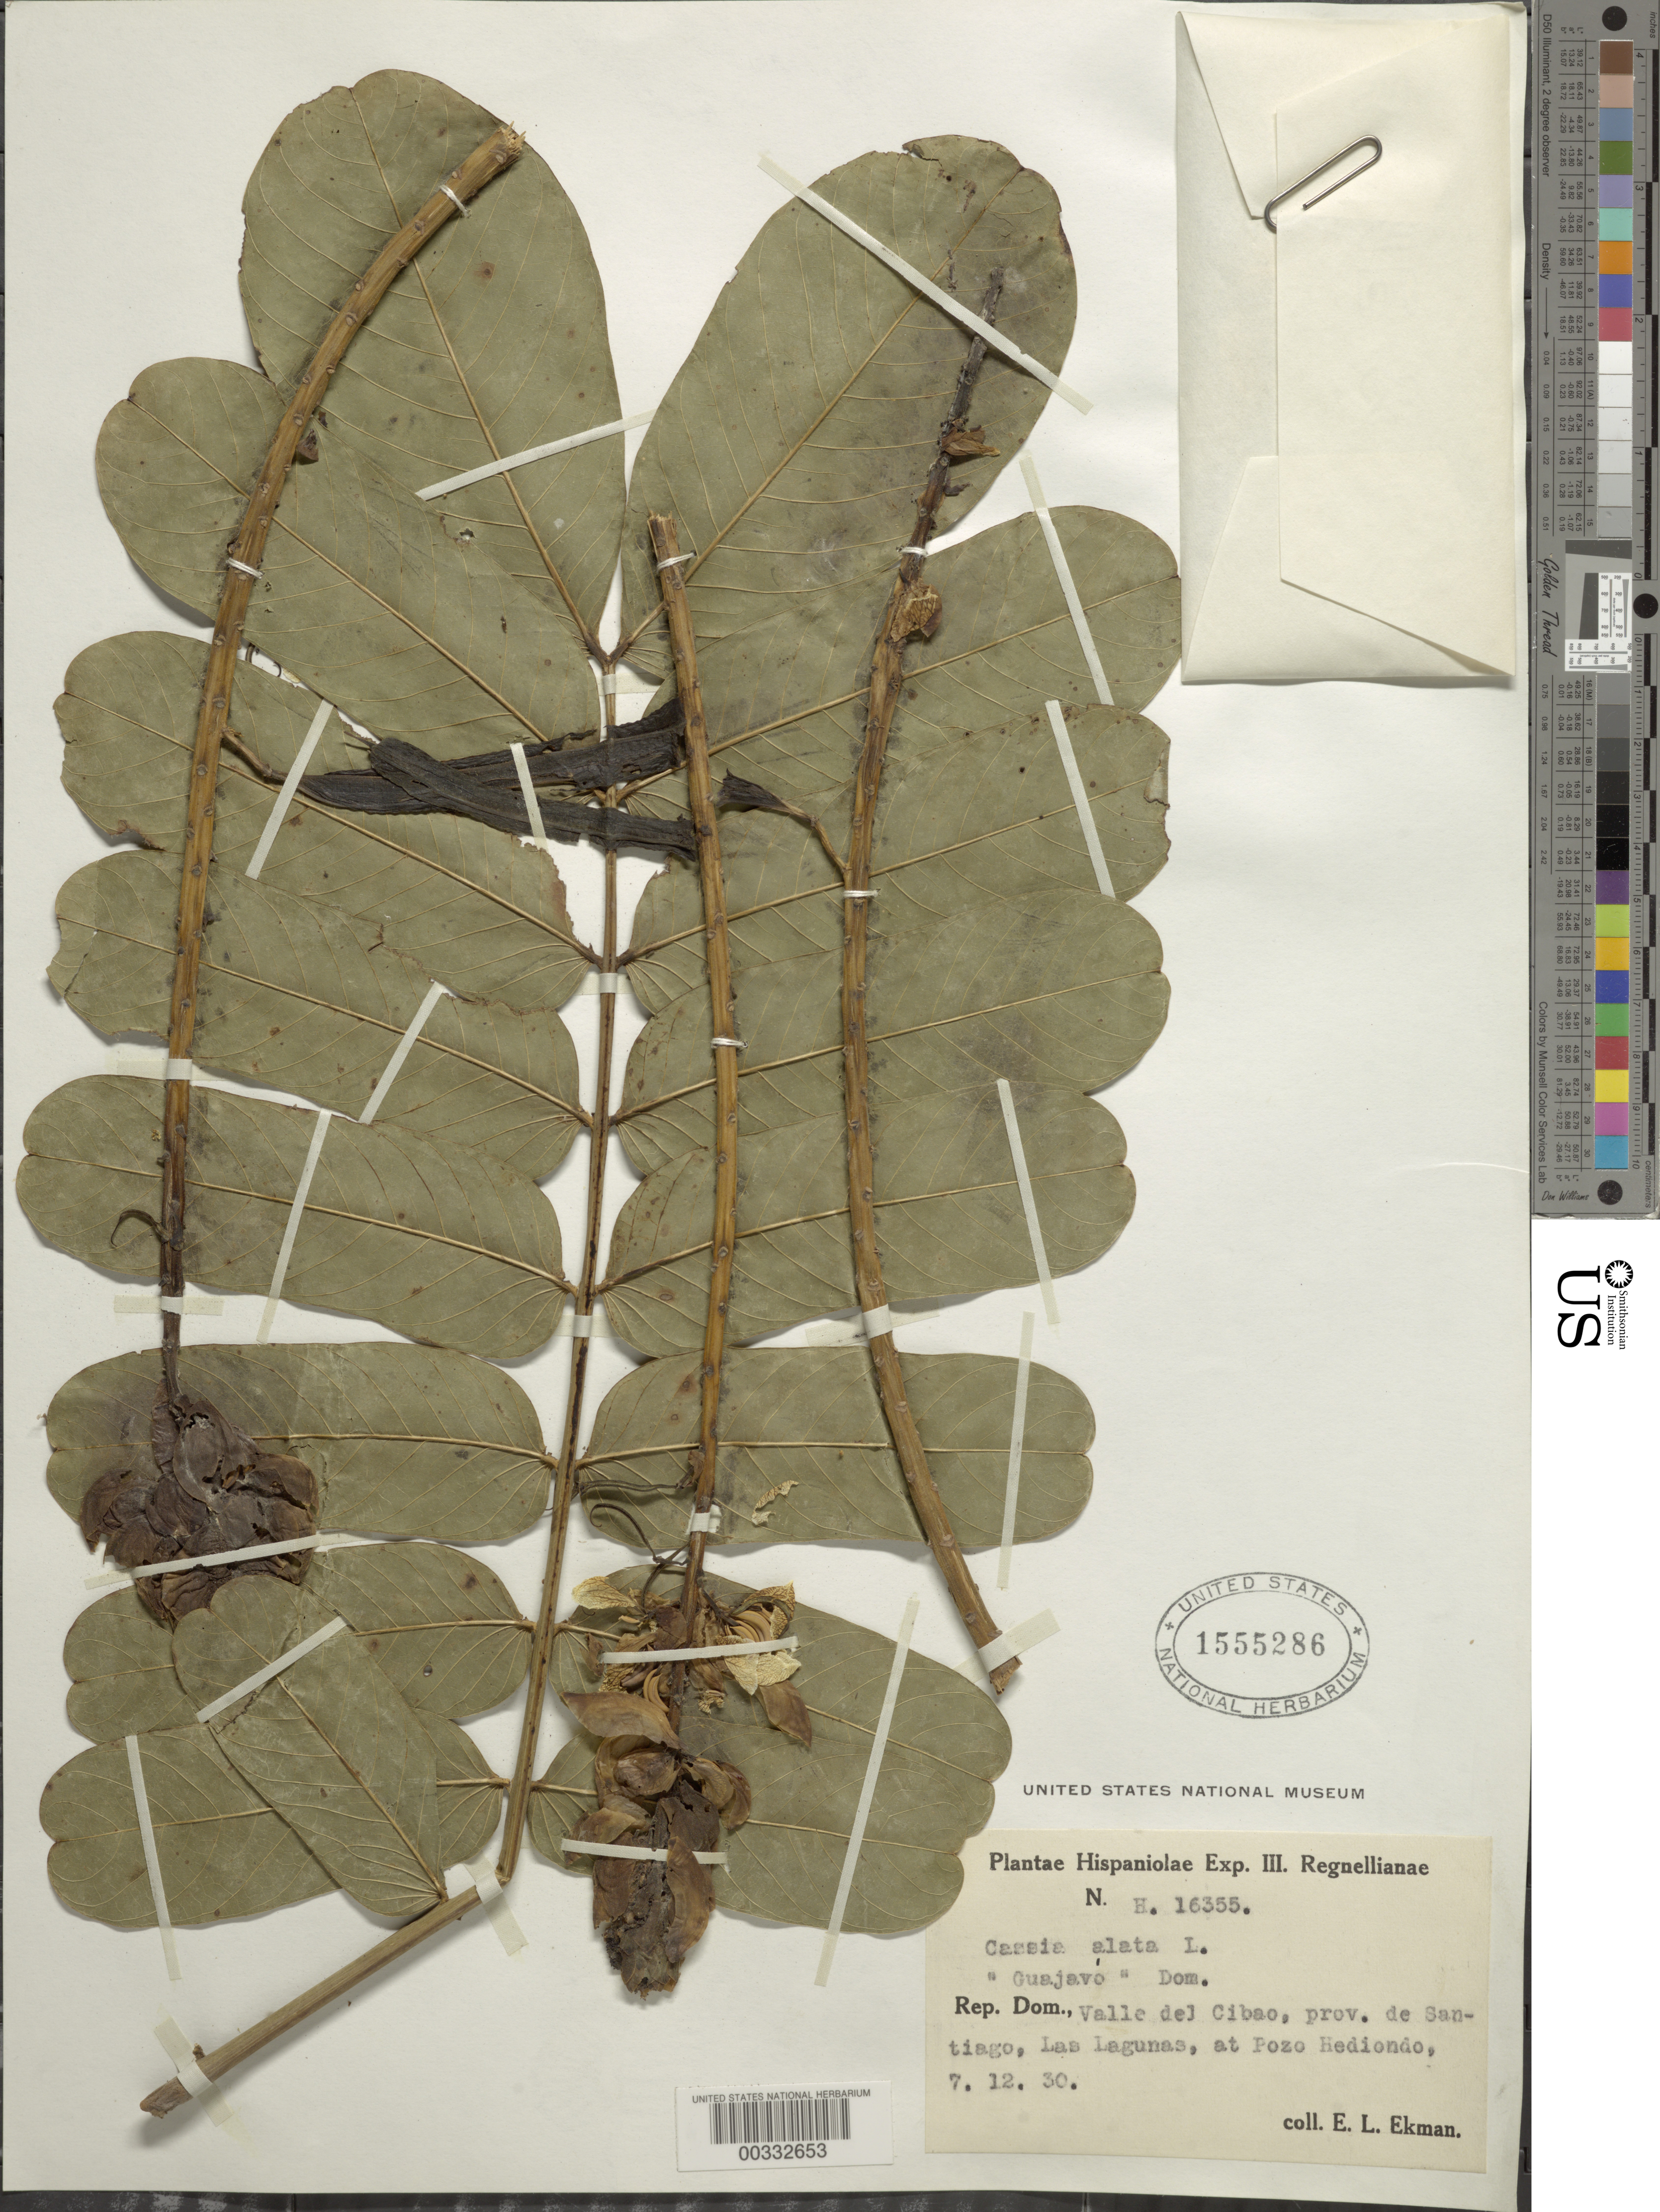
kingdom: Plantae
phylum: Tracheophyta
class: Magnoliopsida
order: Fabales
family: Fabaceae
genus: Senna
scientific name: Senna alata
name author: (L.) Roxb.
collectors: E. L. Ekman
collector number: N.h.16355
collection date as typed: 07 Dec 1930 or 12 Jul 1930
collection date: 1930-07-12 or 1930-12-07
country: Dominican Republic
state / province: Santiago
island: Hispaniola Island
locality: Valle del cibao, las lagunas, at pozo hediondo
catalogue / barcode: US 1555286